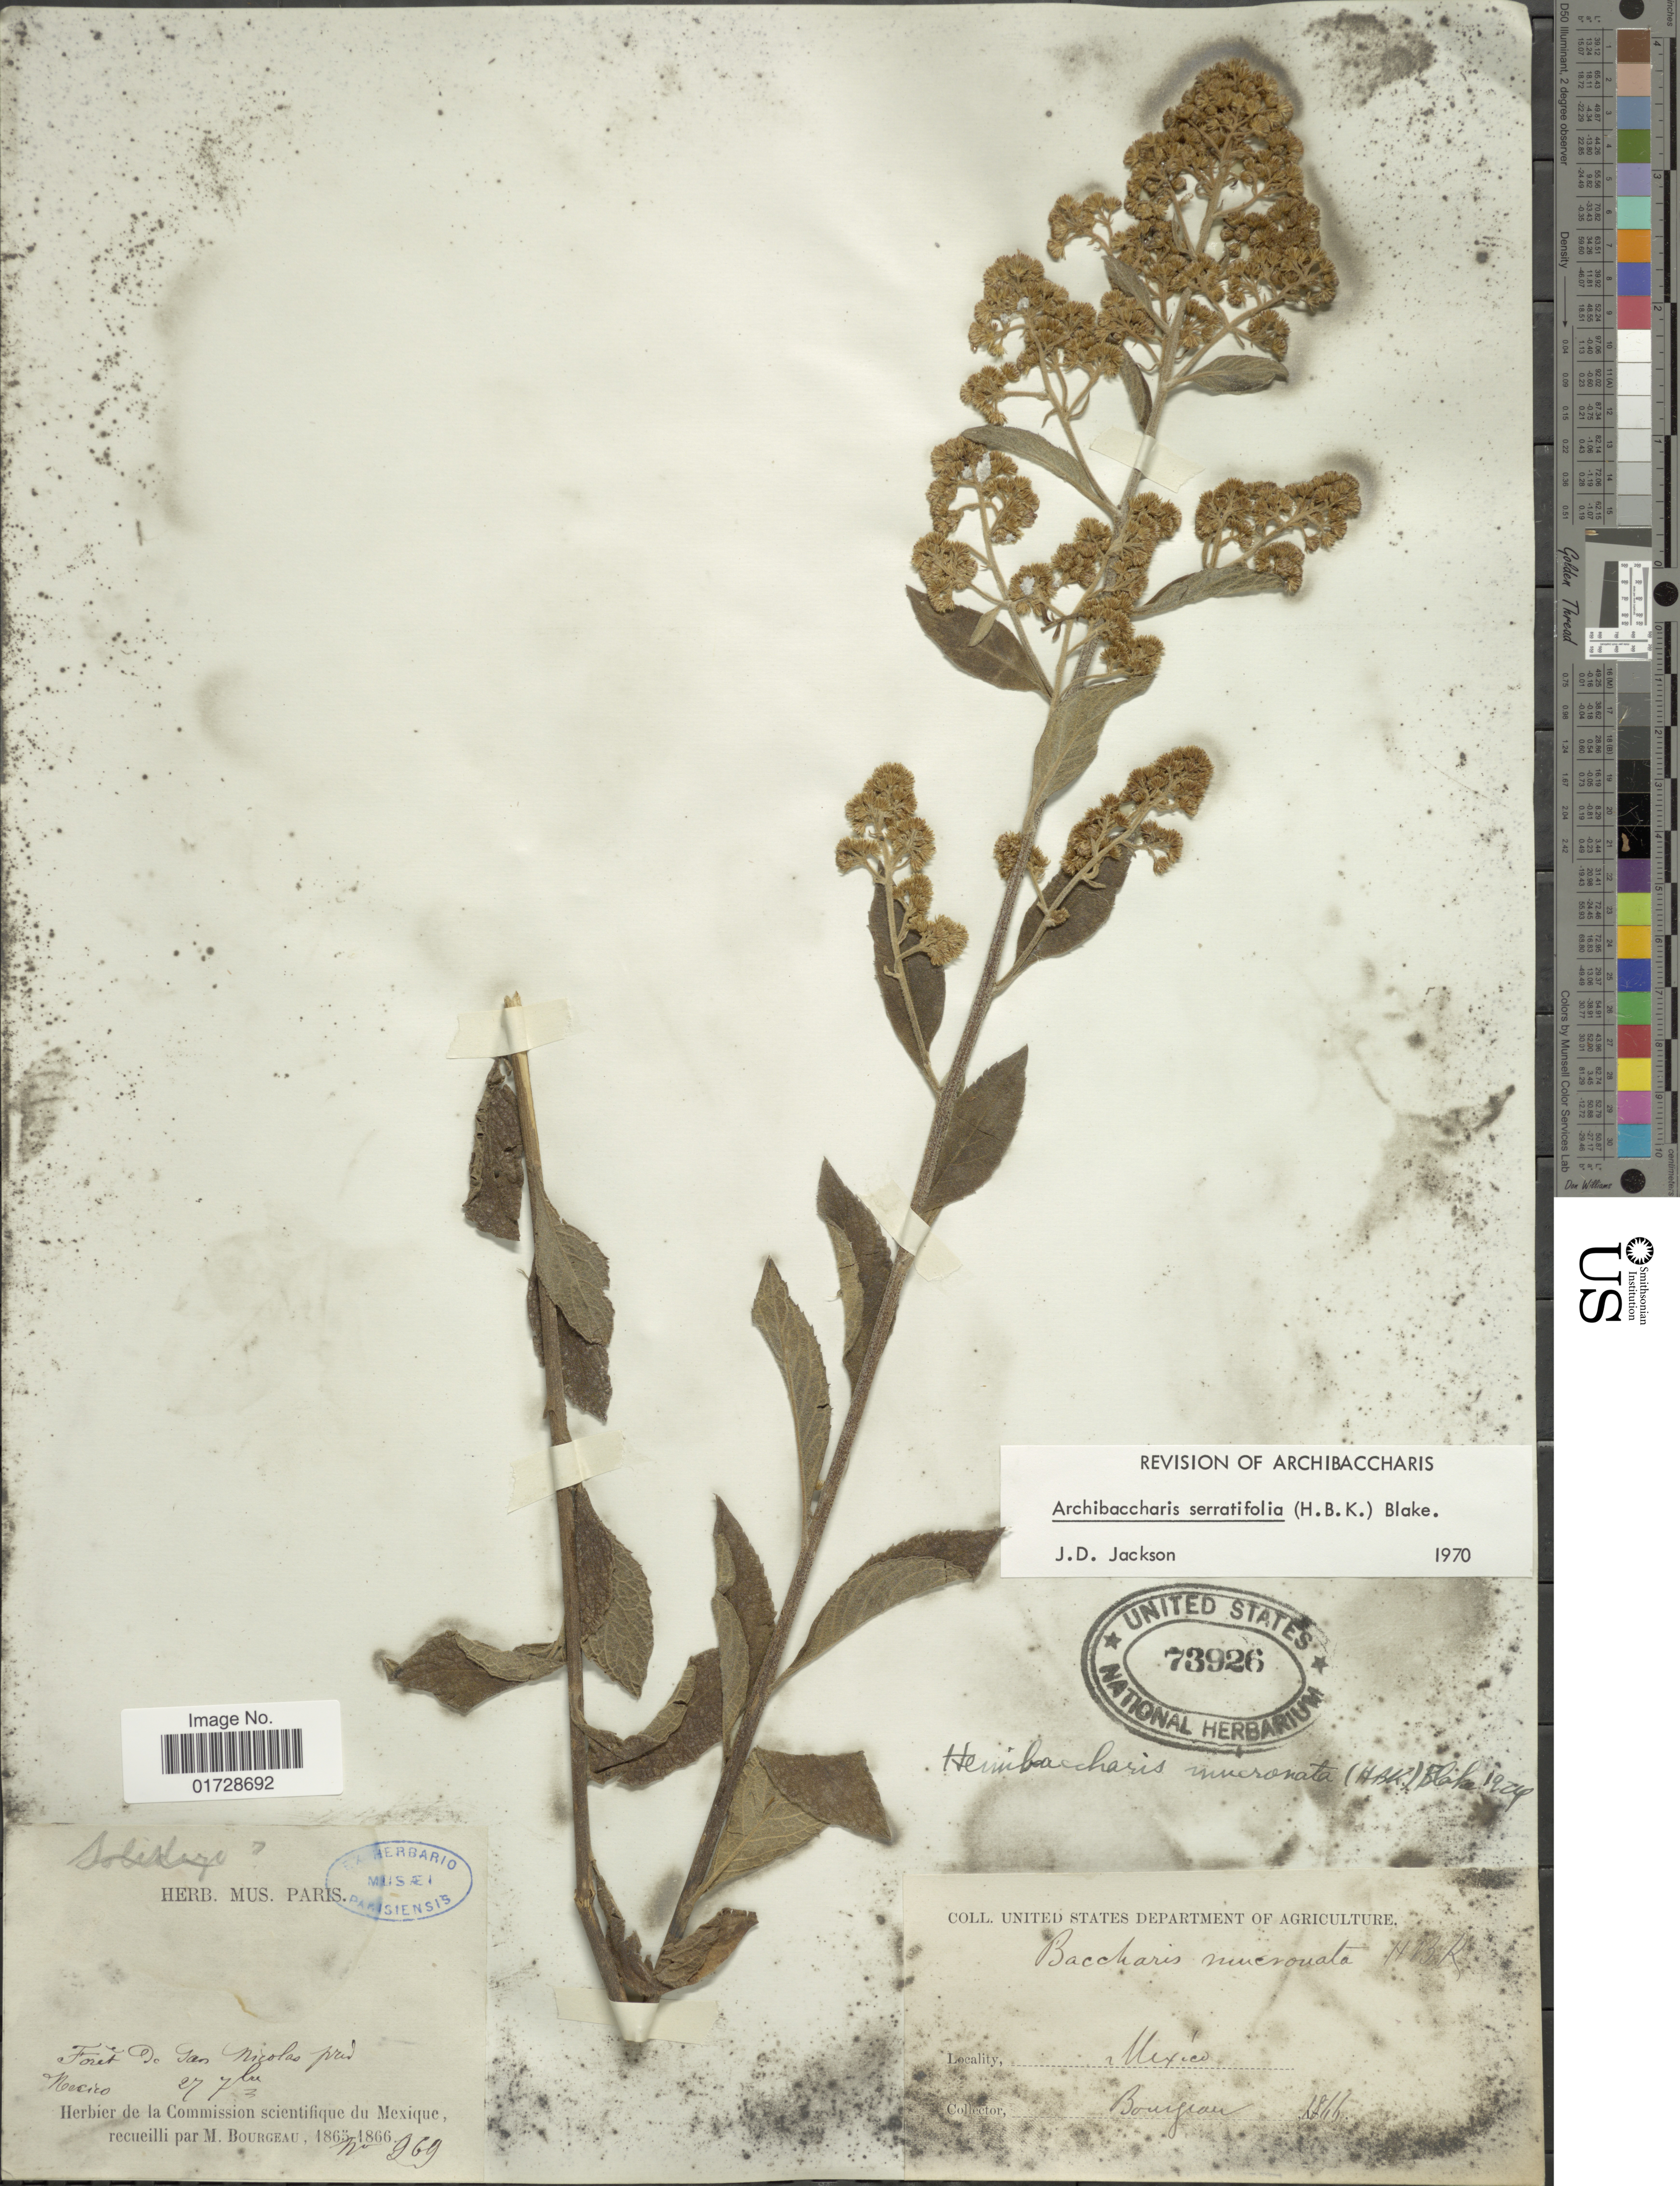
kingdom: Plantae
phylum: Tracheophyta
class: Magnoliopsida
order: Asterales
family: Asteraceae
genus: Archibaccharis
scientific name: Archibaccharis serratifolia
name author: (Kunth) S.F. Blake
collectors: M. Bourgeau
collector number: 969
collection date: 1865-09-27/1866-09-27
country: Mexico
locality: Foret de San Nicolas pres Mexico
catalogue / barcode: US 73926